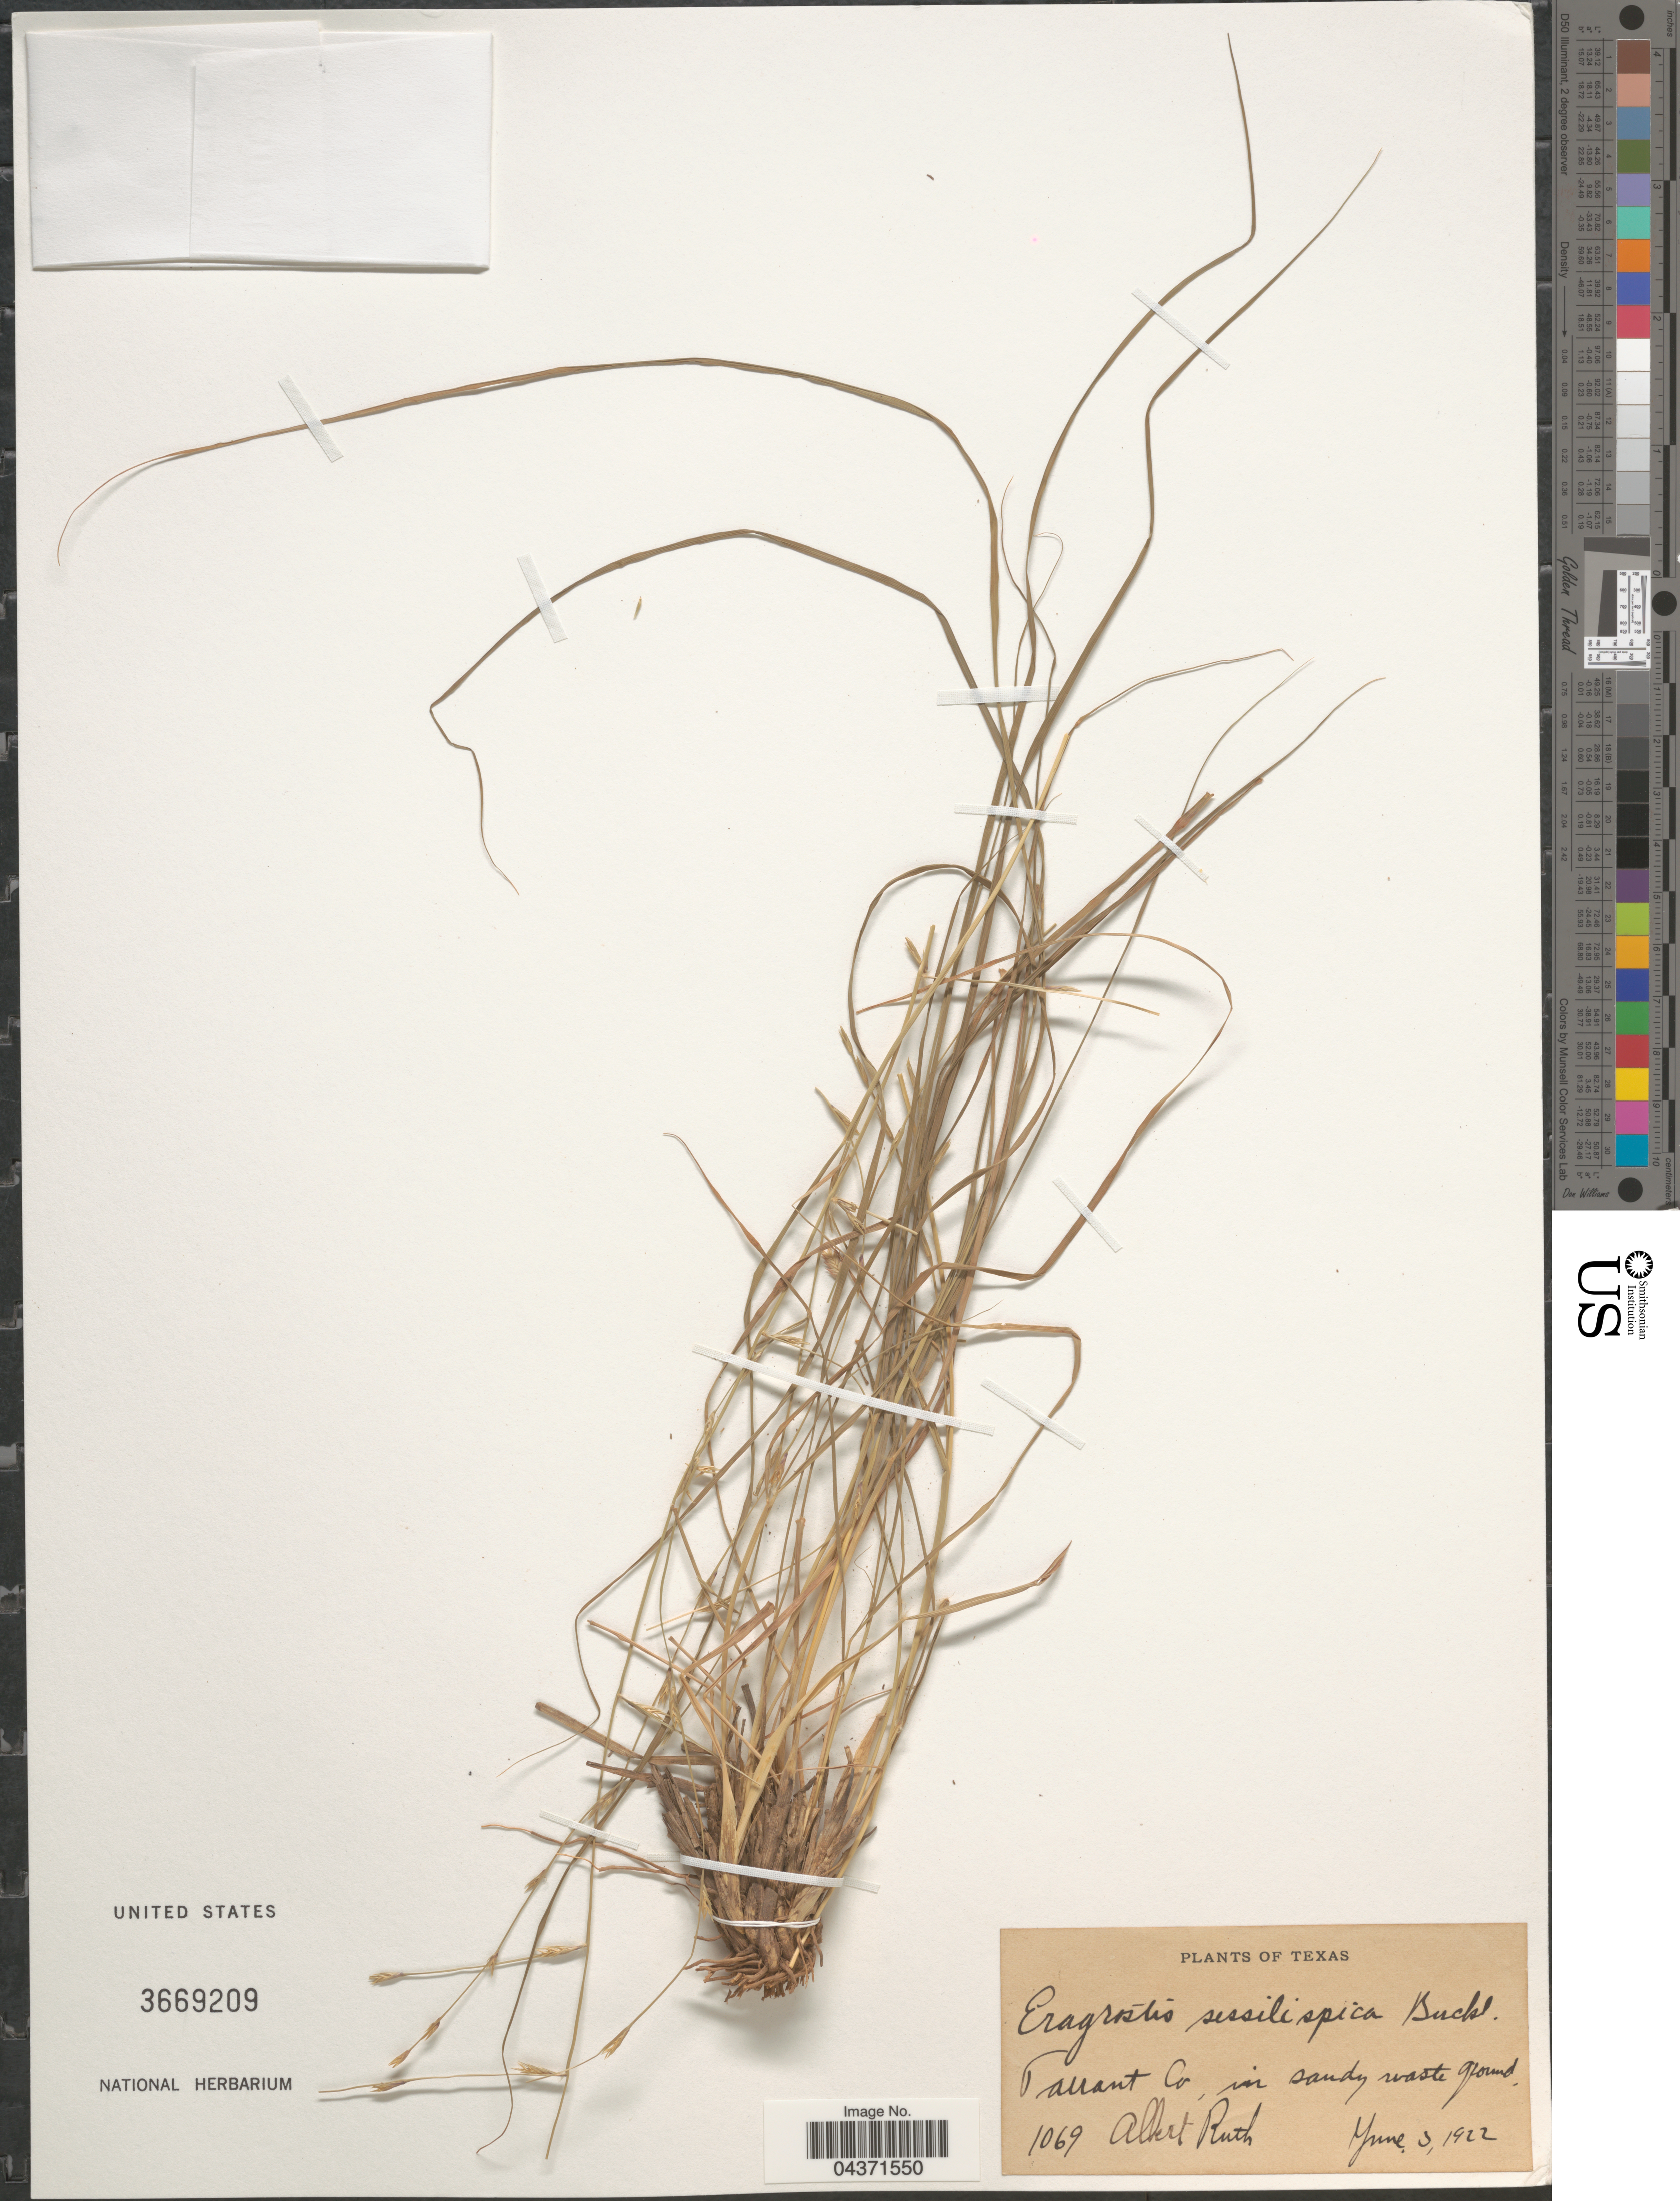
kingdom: Plantae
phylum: Tracheophyta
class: Liliopsida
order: Poales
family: Poaceae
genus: Eragrostis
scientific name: Eragrostis sessilispica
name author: Buckley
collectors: A. Ruth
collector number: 1069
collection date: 1922-06-03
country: United States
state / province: Texas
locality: Tarrant Co, in sandy waste ground.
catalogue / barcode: US 3669209